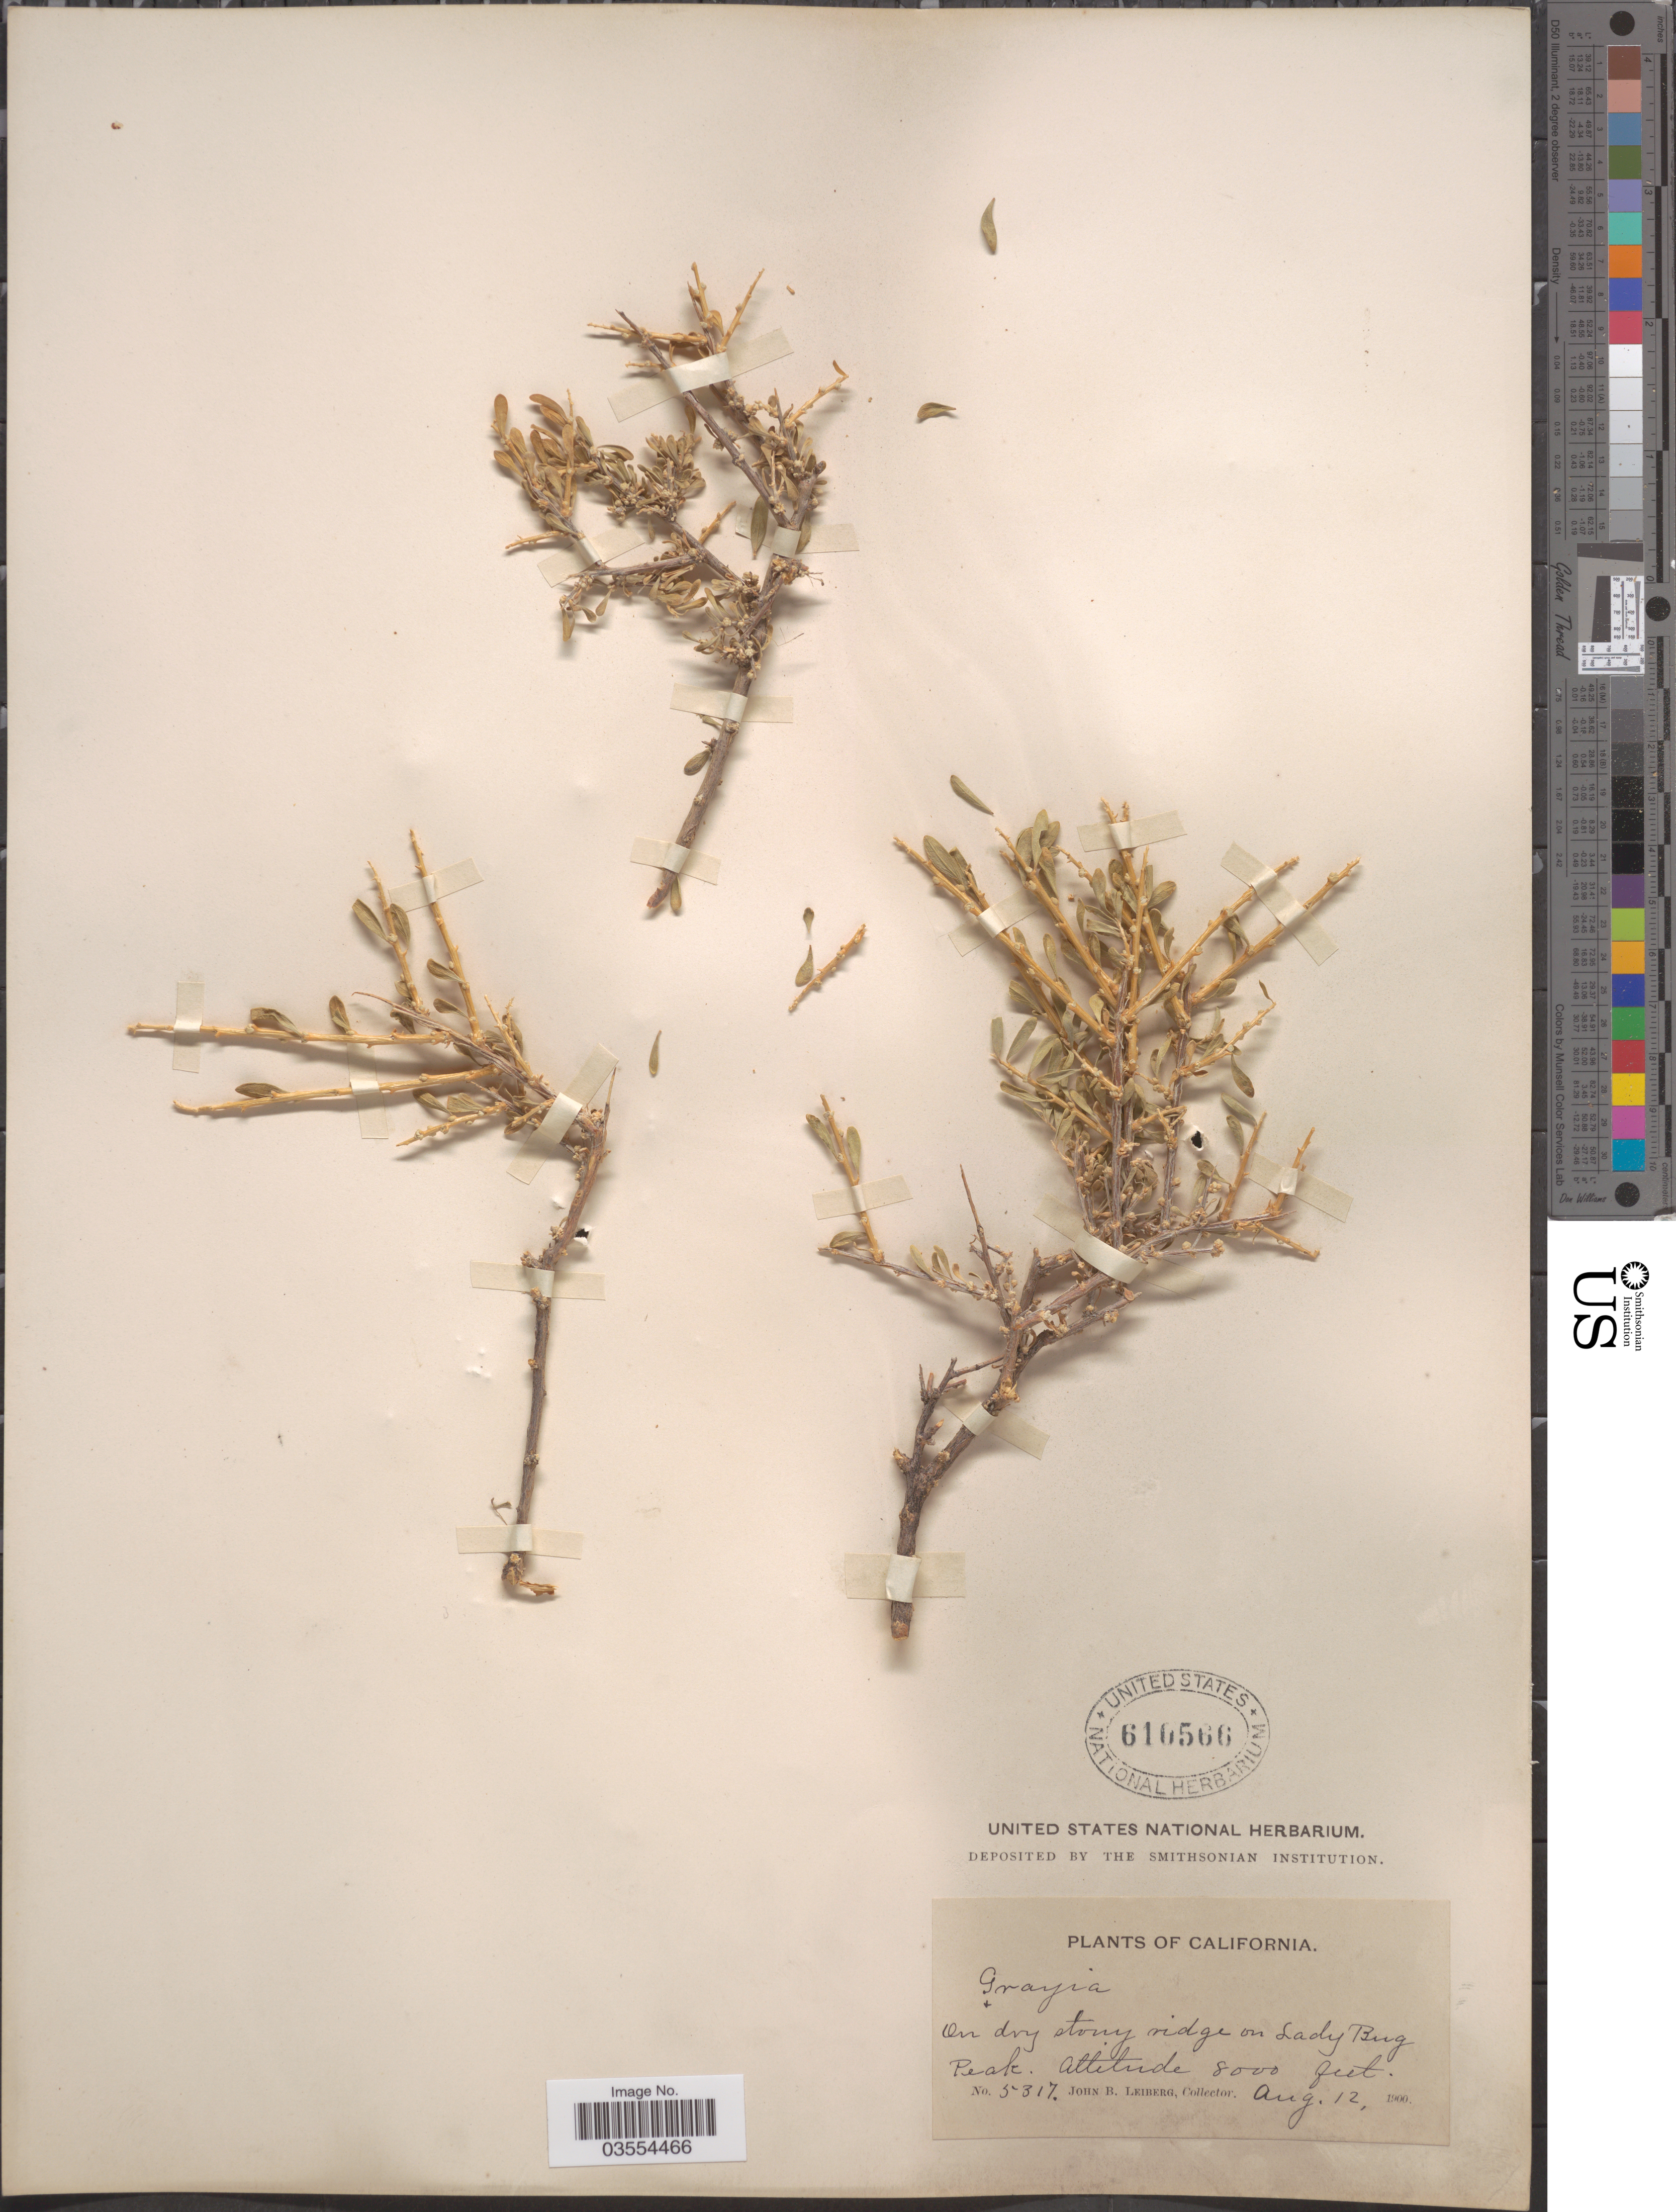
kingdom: Plantae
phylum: Tracheophyta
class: Magnoliopsida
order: Caryophyllales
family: Amaranthaceae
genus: Grayia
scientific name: Grayia spinosa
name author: (Hook.) Moq.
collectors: J. B. Leiberg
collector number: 5317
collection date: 1900-08-12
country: United States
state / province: California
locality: On dry stony ridge on Lady Bug Peak.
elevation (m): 2438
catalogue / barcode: US 610566